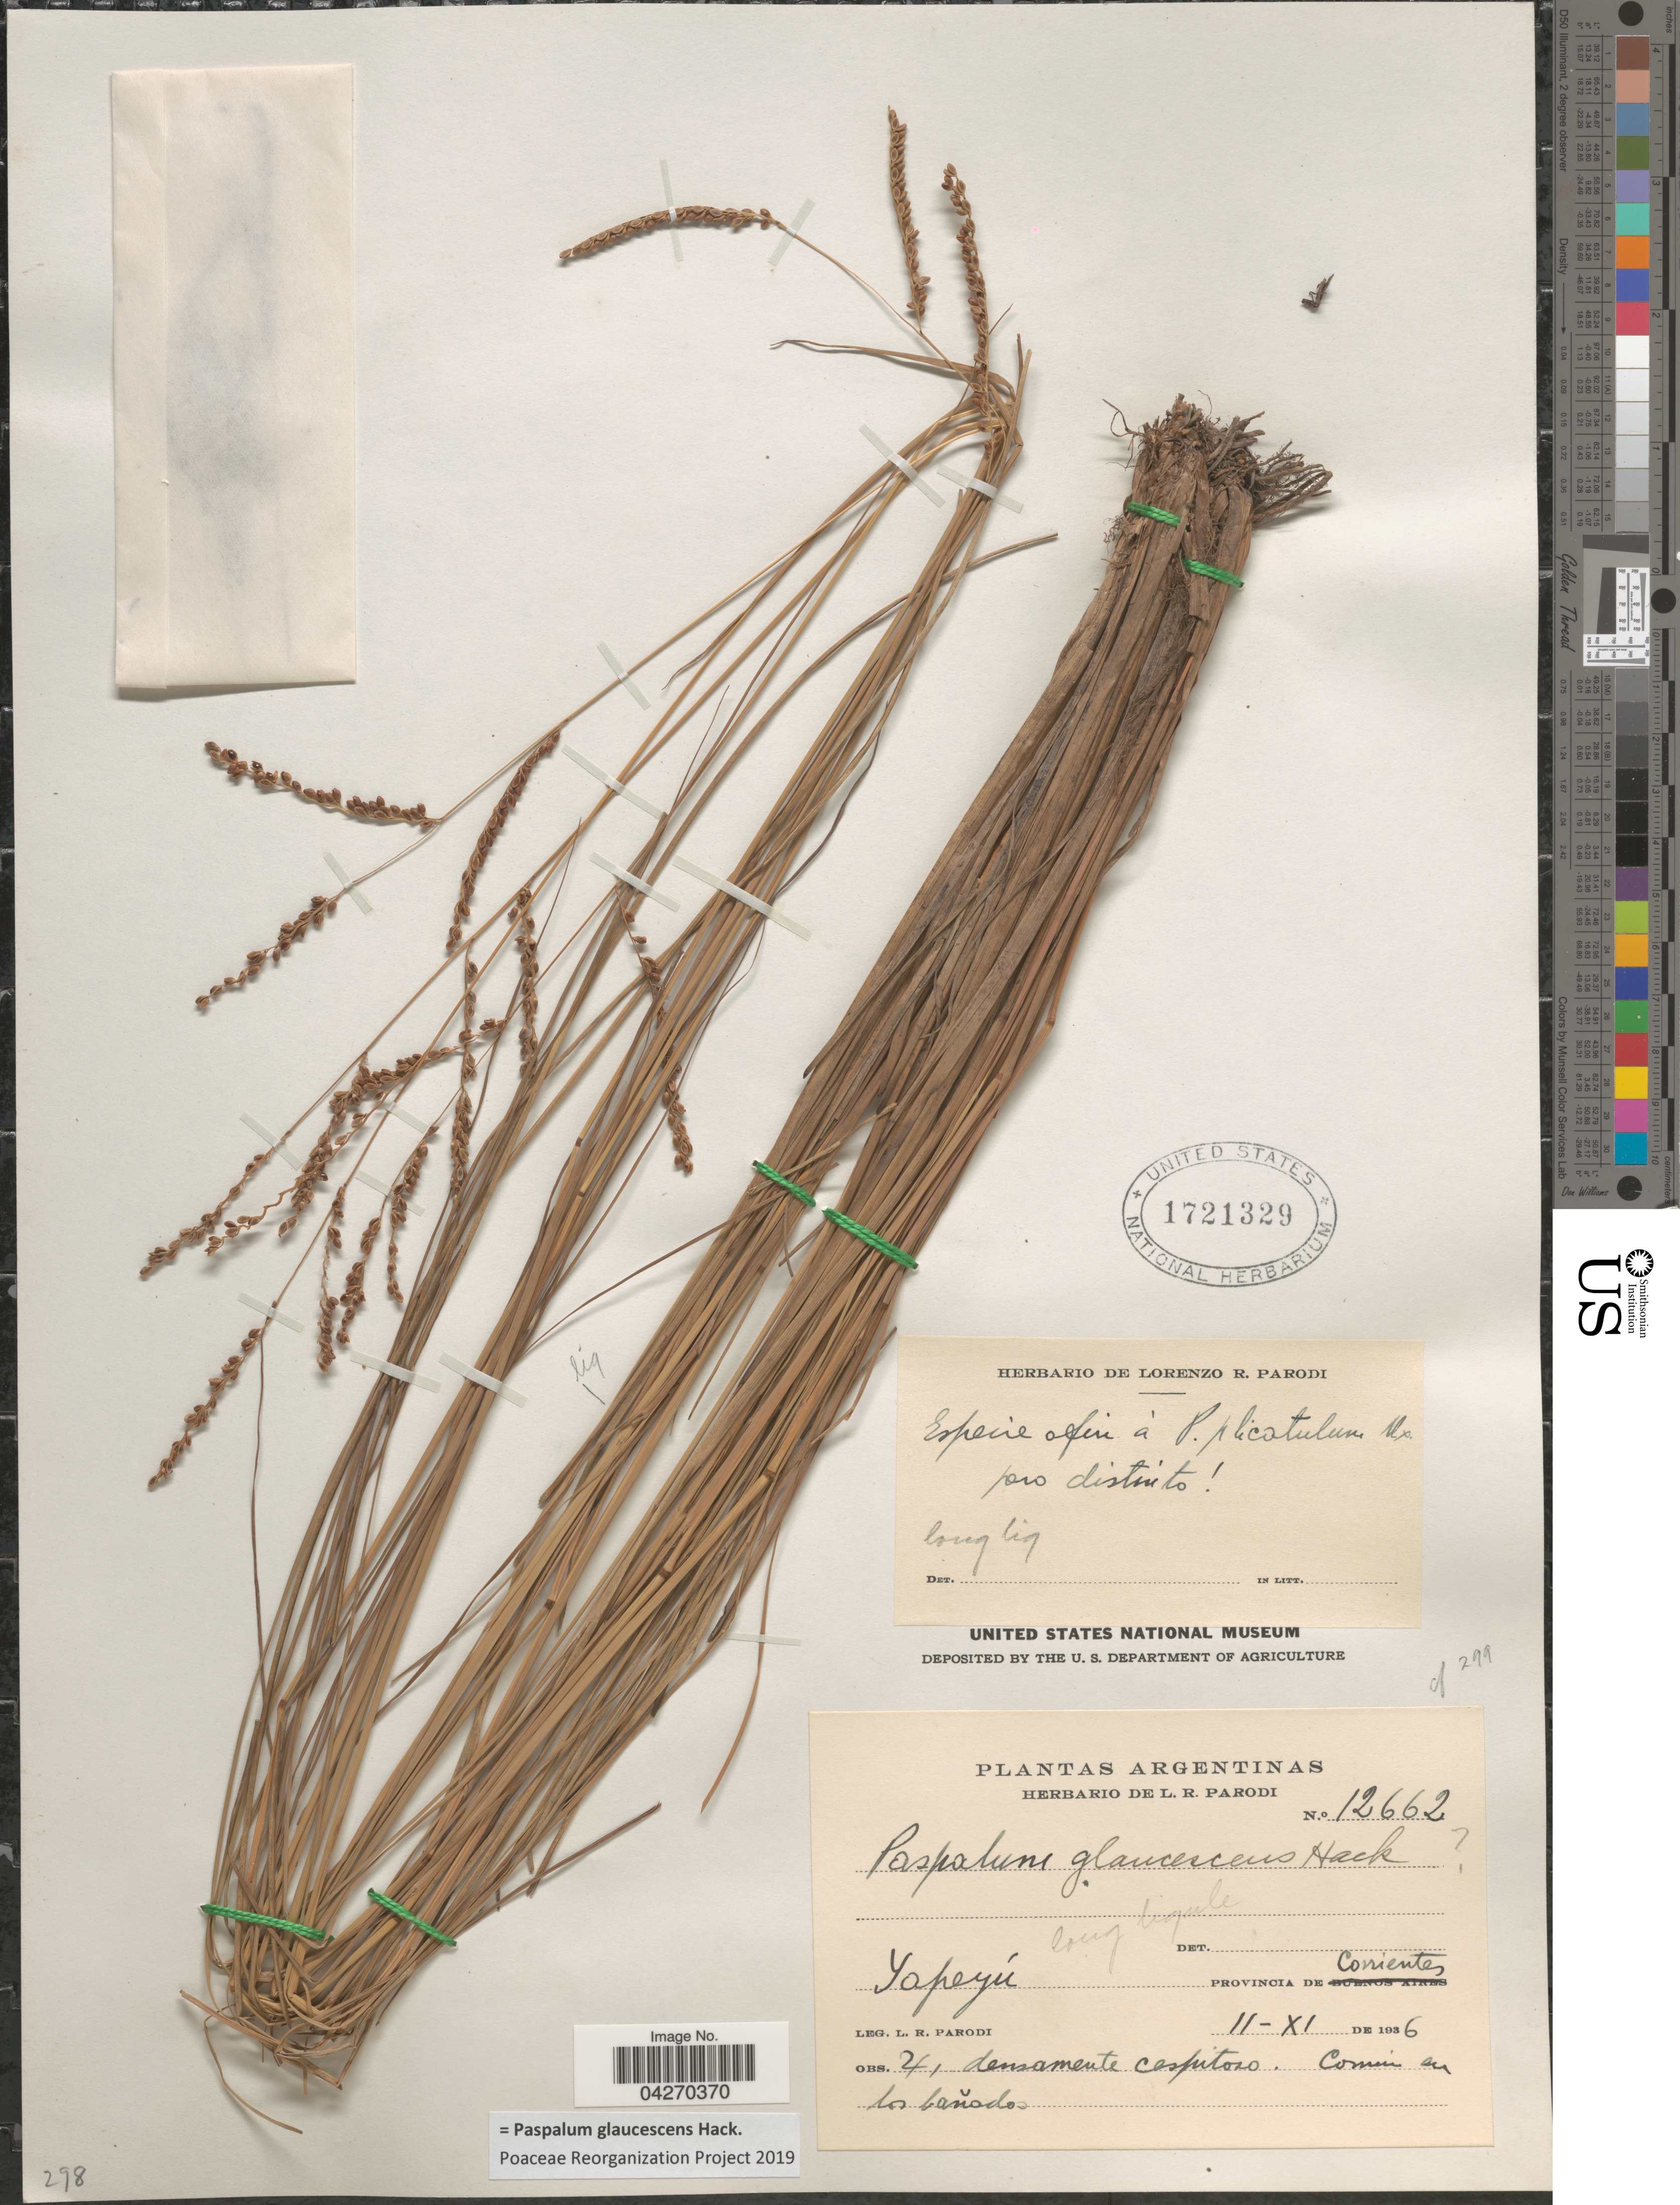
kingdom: Plantae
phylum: Tracheophyta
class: Liliopsida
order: Poales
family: Poaceae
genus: Paspalum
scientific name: Paspalum glaucescens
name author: Hack.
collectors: L. R. Parodi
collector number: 12662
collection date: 1936-11-11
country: Argentina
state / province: Corrientes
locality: Yapeyú.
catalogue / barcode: US 1721329